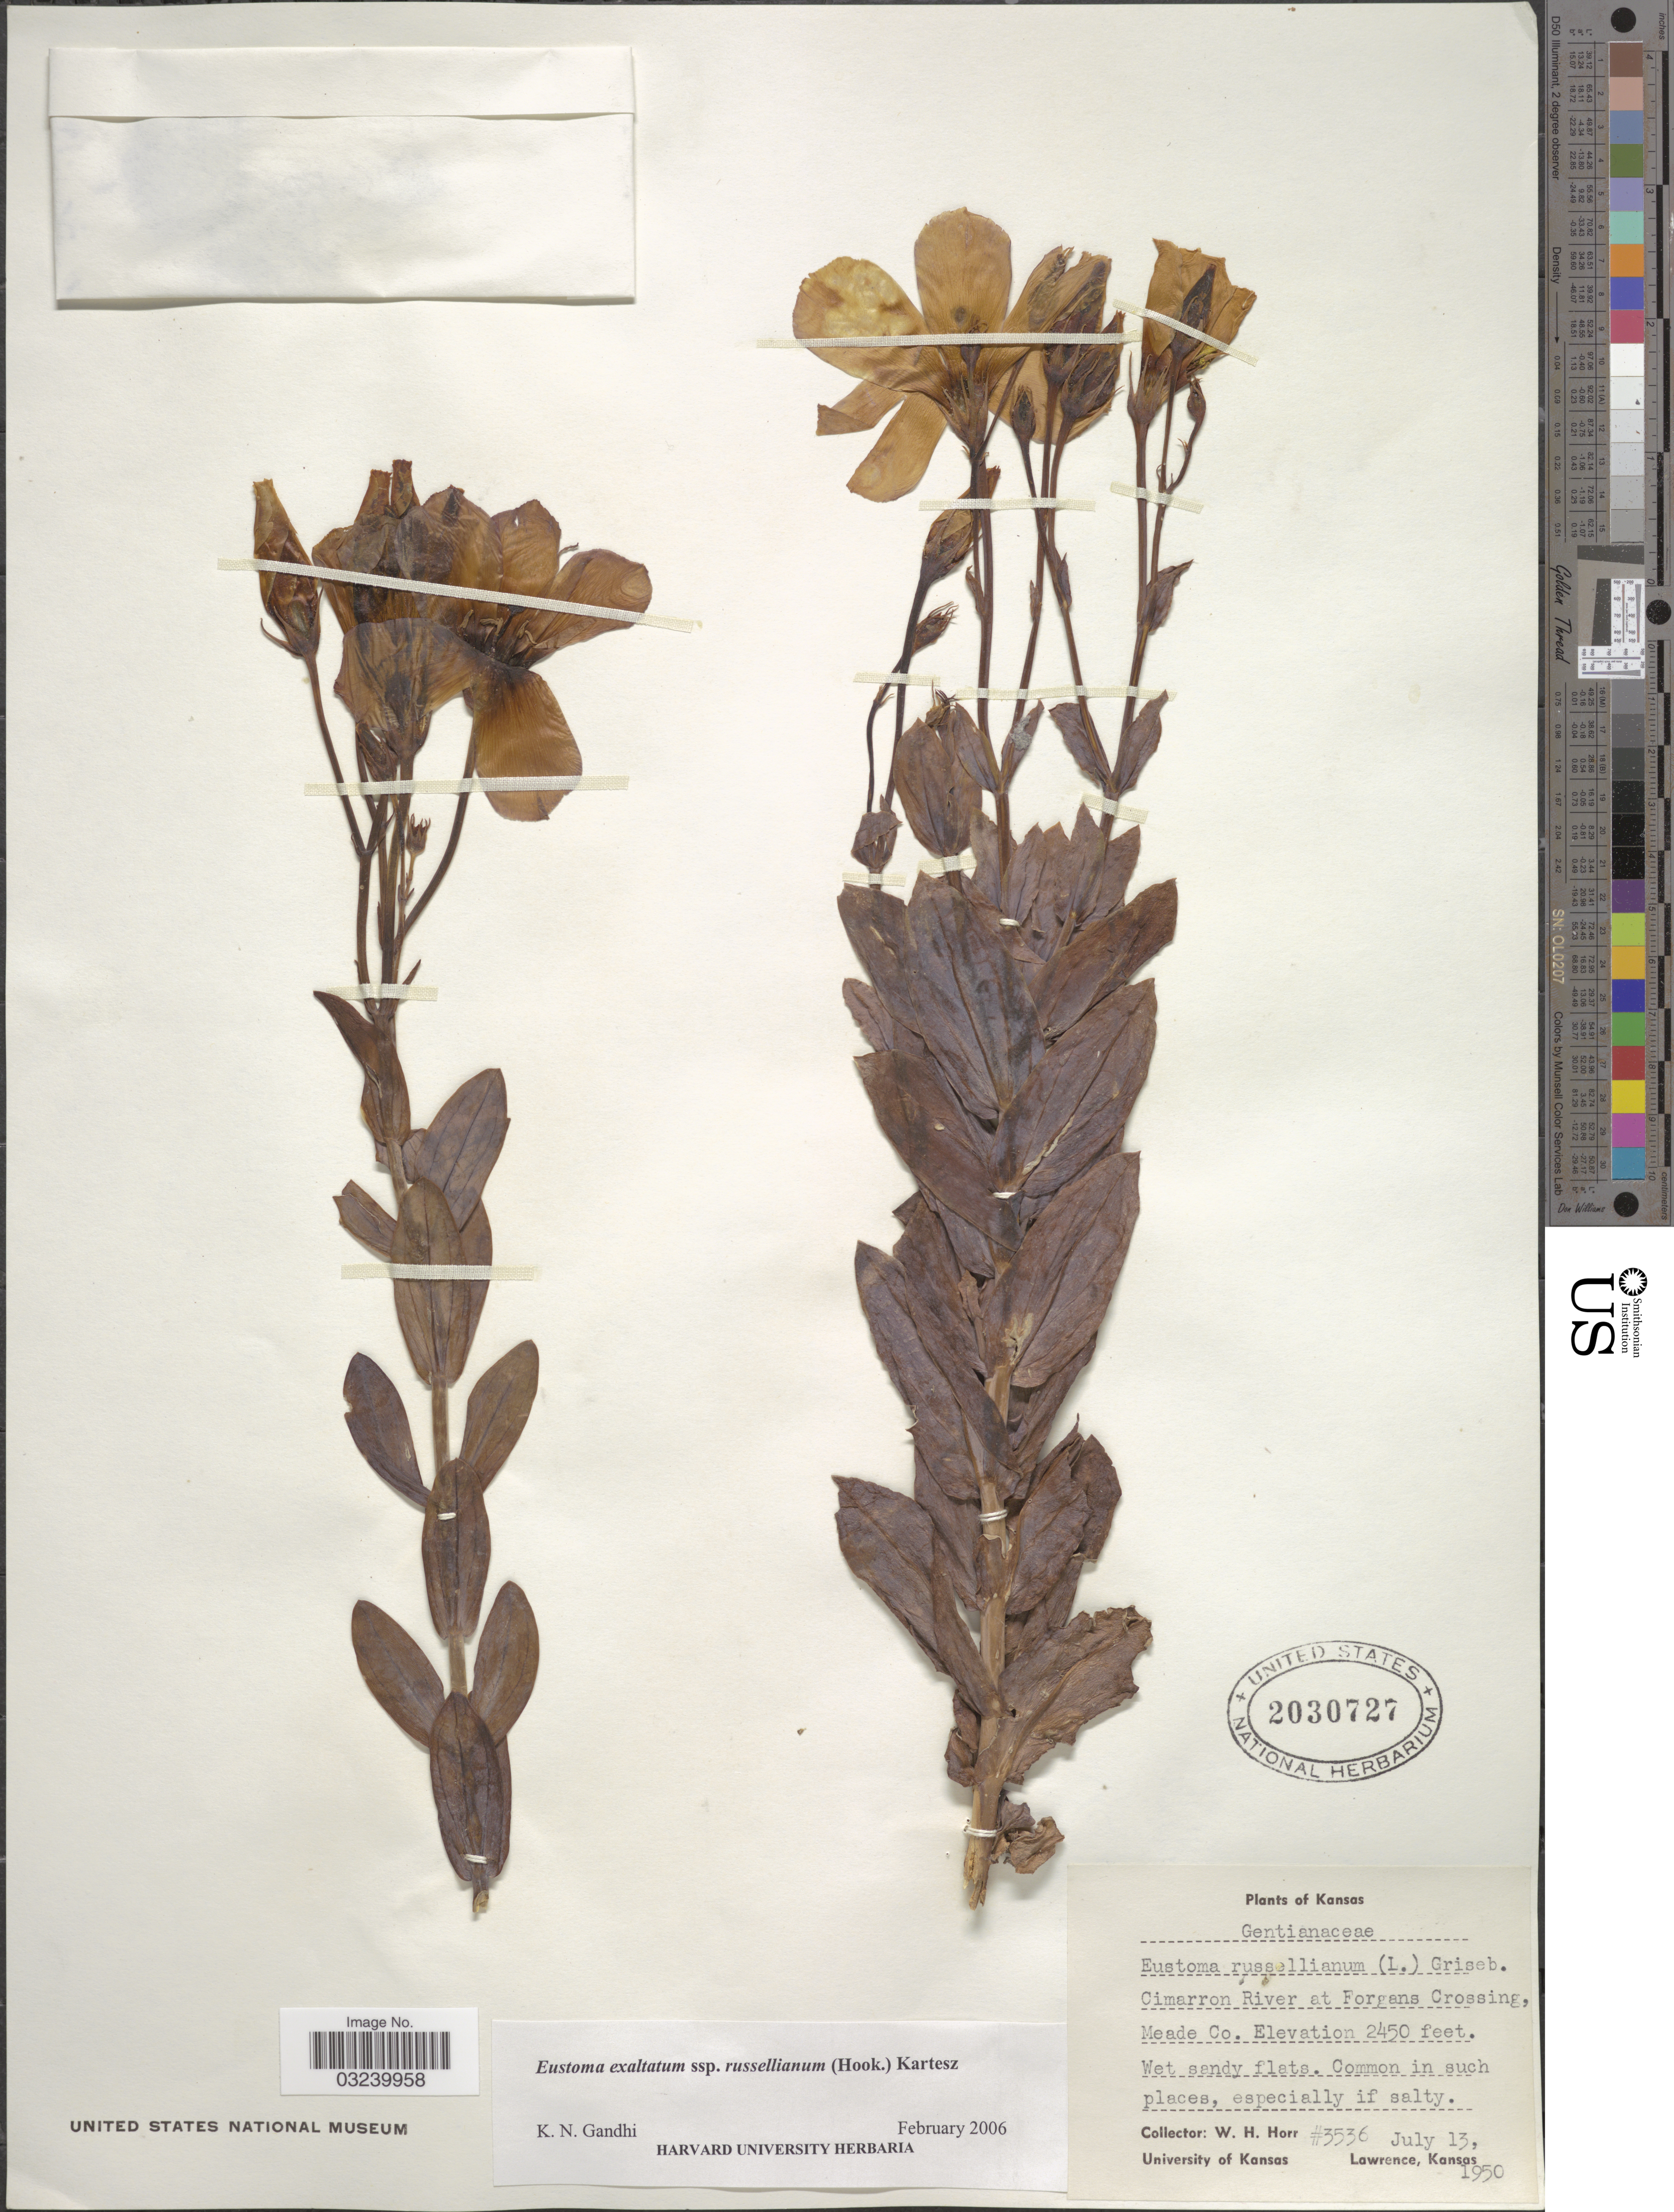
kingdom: Plantae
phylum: Tracheophyta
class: Magnoliopsida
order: Gentianales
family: Gentianaceae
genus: Eustoma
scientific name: Eustoma grandiflorum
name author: (Raf.) Shinners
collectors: W. H. Horr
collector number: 3536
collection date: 1950-07-13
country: United States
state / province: Kansas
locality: Cimarron River at Forgans Crossing, Meade Co.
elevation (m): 747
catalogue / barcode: US 2030727